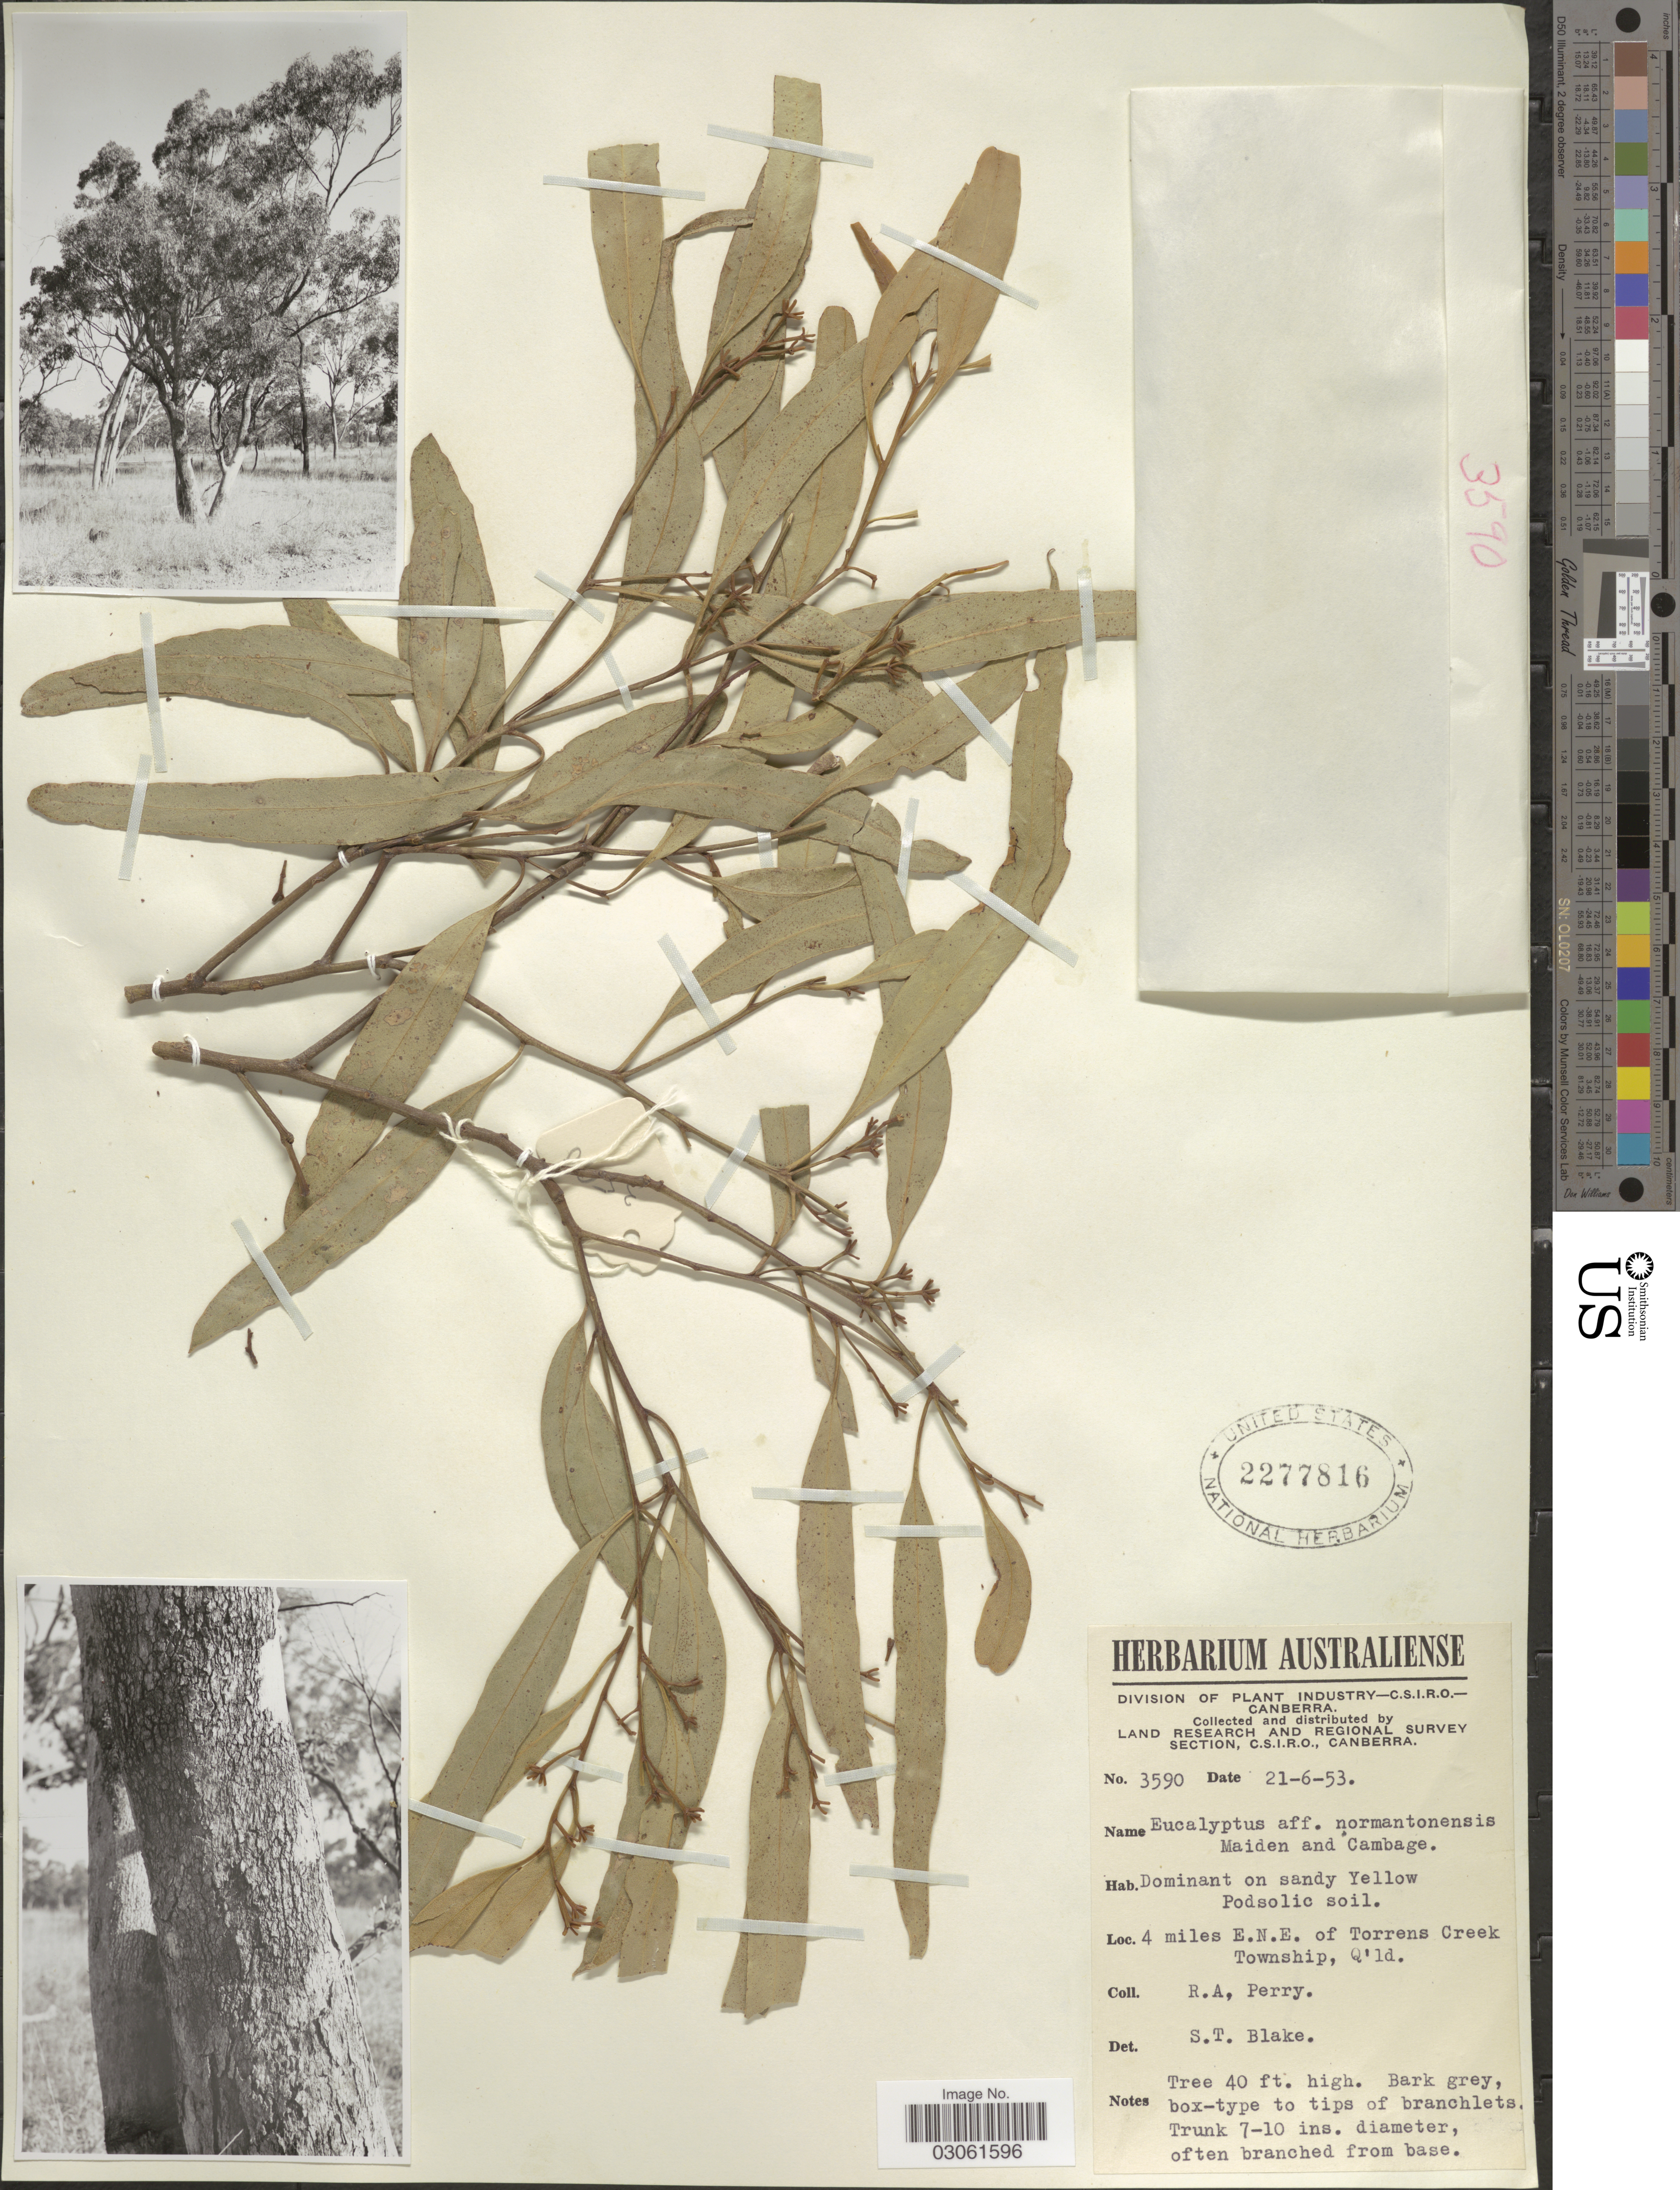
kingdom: Plantae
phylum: Tracheophyta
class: Magnoliopsida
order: Myrtales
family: Myrtaceae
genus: Eucalyptus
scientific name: Eucalyptus normantonensis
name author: Maiden & Cambage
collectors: Perry, R. A.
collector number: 3590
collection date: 1953-06-21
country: Australia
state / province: Queensland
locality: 4 miles E. N. E. of Torrens Creek Township, Q'ld.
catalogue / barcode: US 2277816